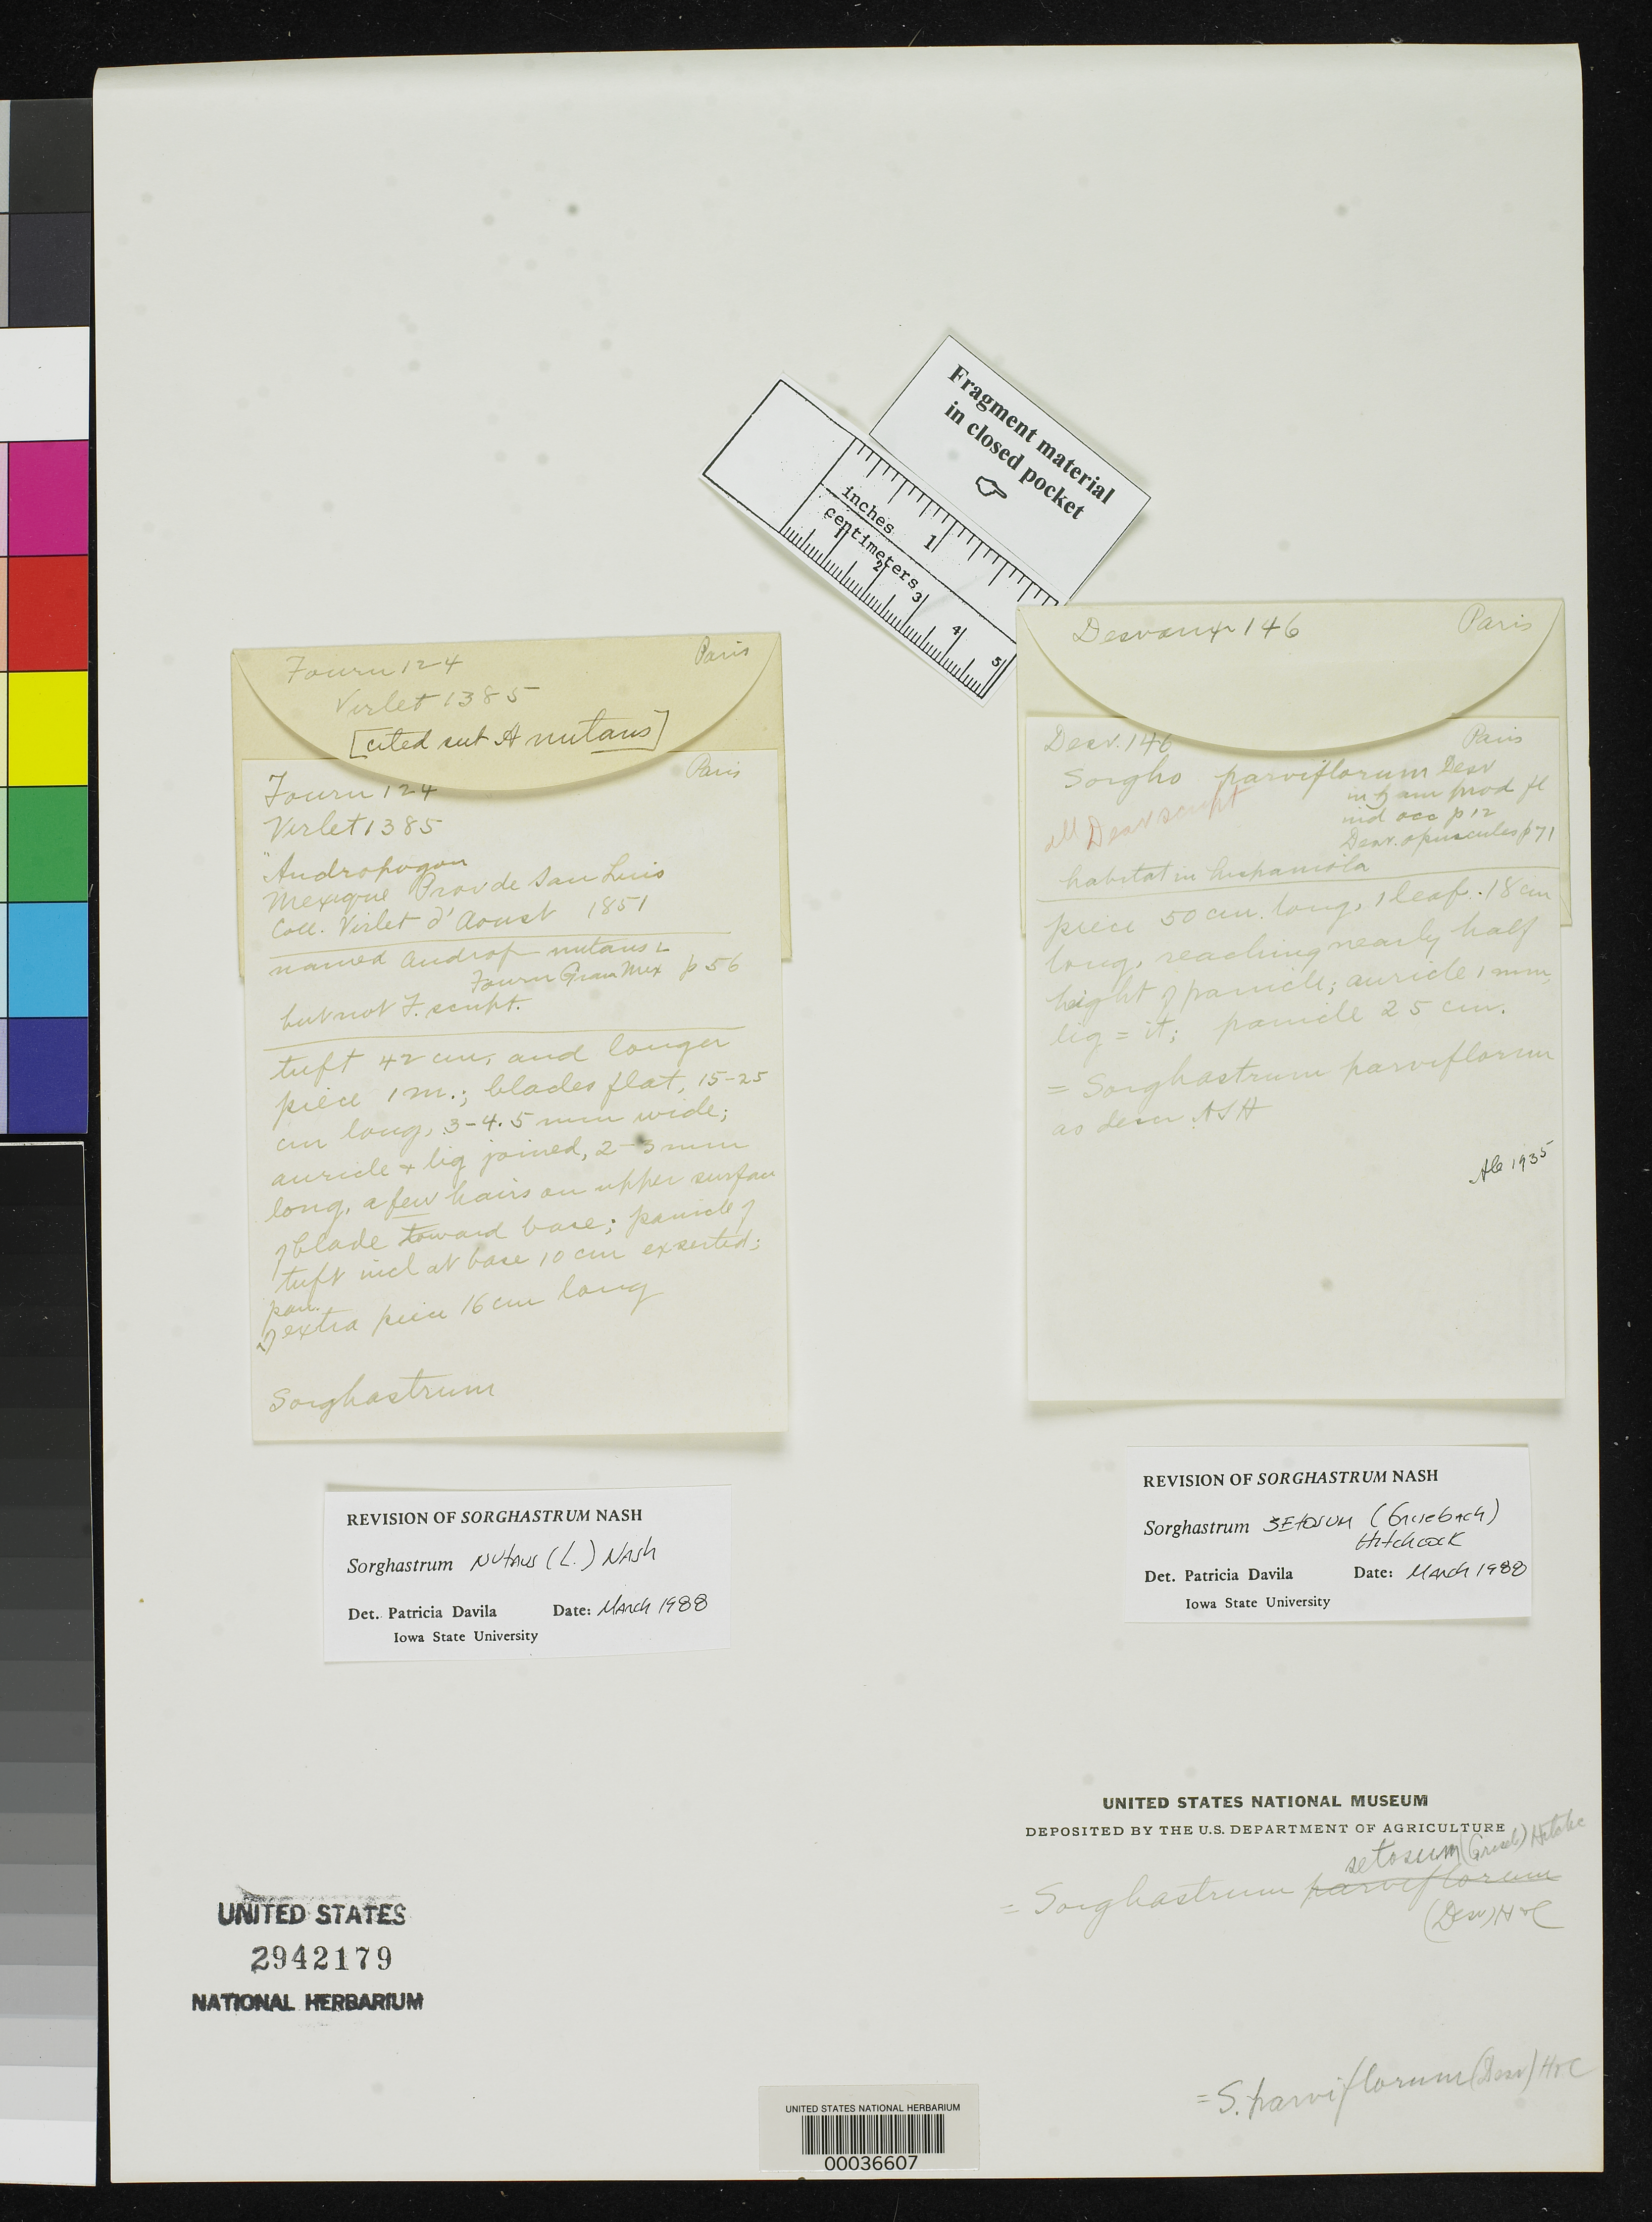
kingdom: Plantae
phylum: Tracheophyta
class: Liliopsida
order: Poales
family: Poaceae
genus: Sorghum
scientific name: Sorghum parviflorum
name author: Ham.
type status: Type Fragment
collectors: N. A. Desvaux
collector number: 146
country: Dominican Republic / Haiti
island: Hispaniola Island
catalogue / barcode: US 2942179